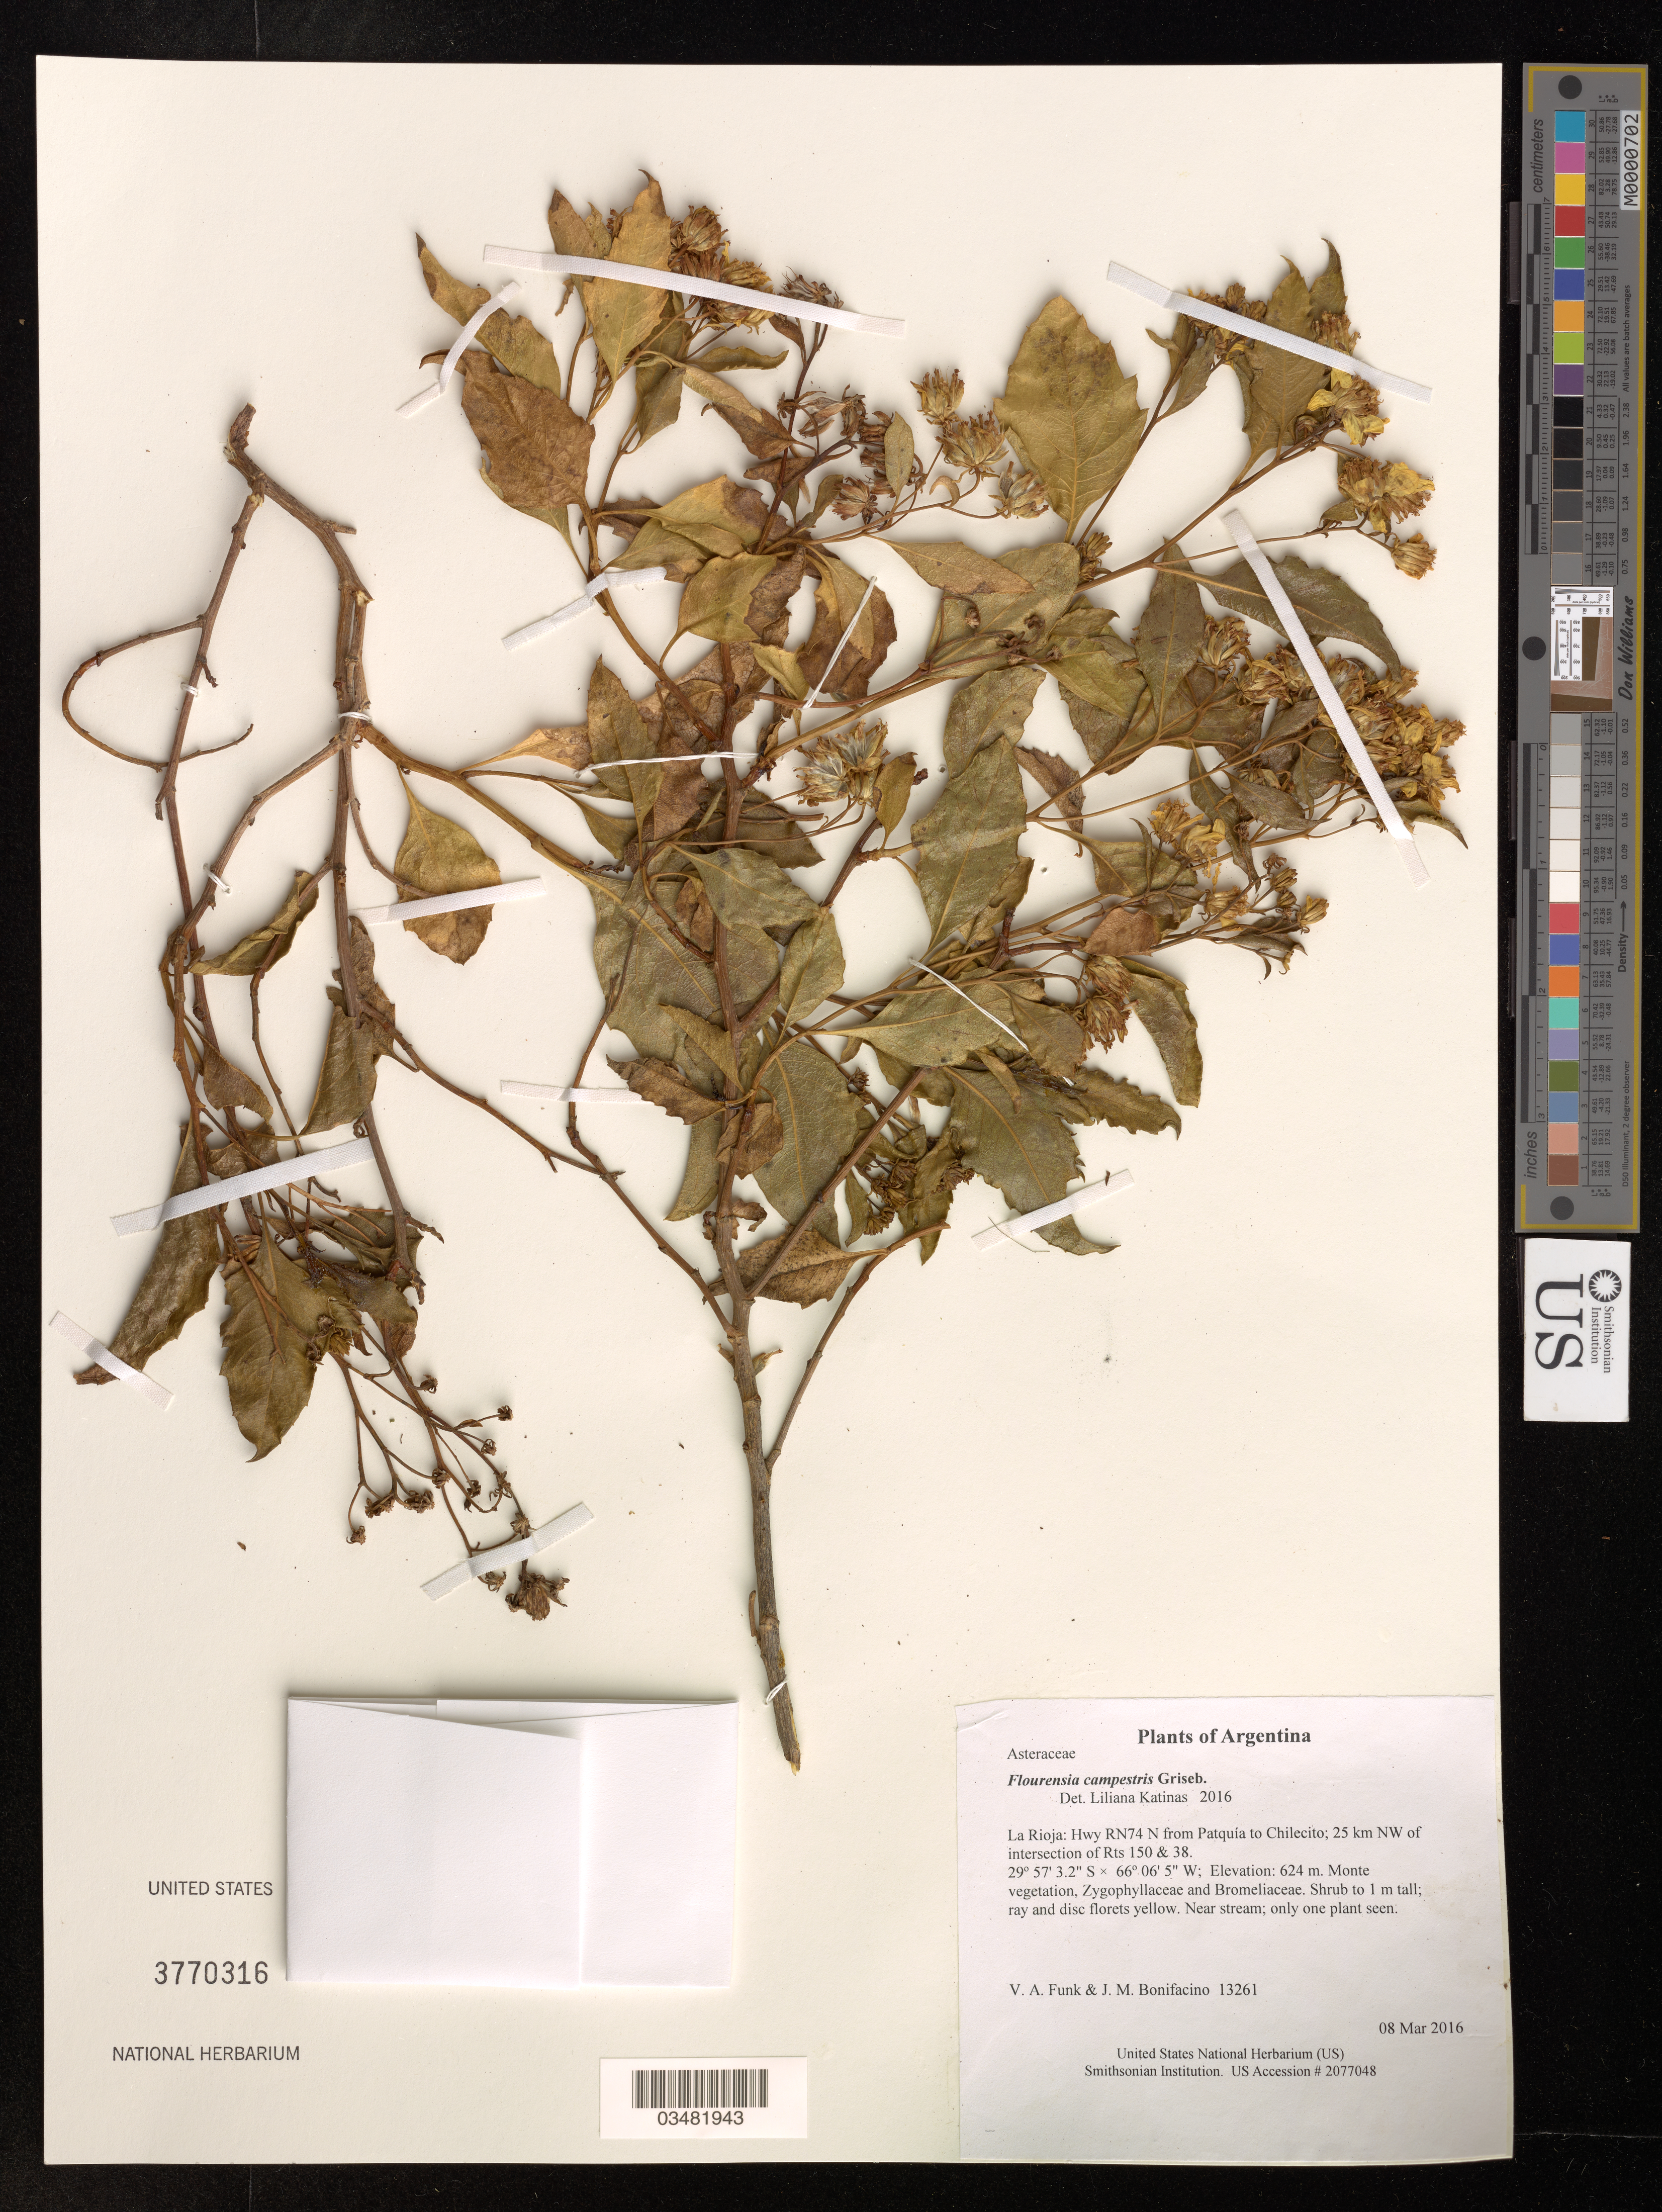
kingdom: Plantae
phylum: Tracheophyta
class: Magnoliopsida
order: Asterales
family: Asteraceae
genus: Flourensia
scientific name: Flourensia campestris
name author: Griseb.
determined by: Katinas, L.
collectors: V. Funk & M. Bonifacino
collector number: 13261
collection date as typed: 8 March 2016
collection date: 2016-03-08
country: Argentina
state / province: La Rioja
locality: Hwy RN74 N from Patquía to Chilecito; 25 km NW of intersection of Rts 150 & 38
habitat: Monte vegetation, Zygophyllaceae and Bromeliaceae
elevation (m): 624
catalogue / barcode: US 3770316